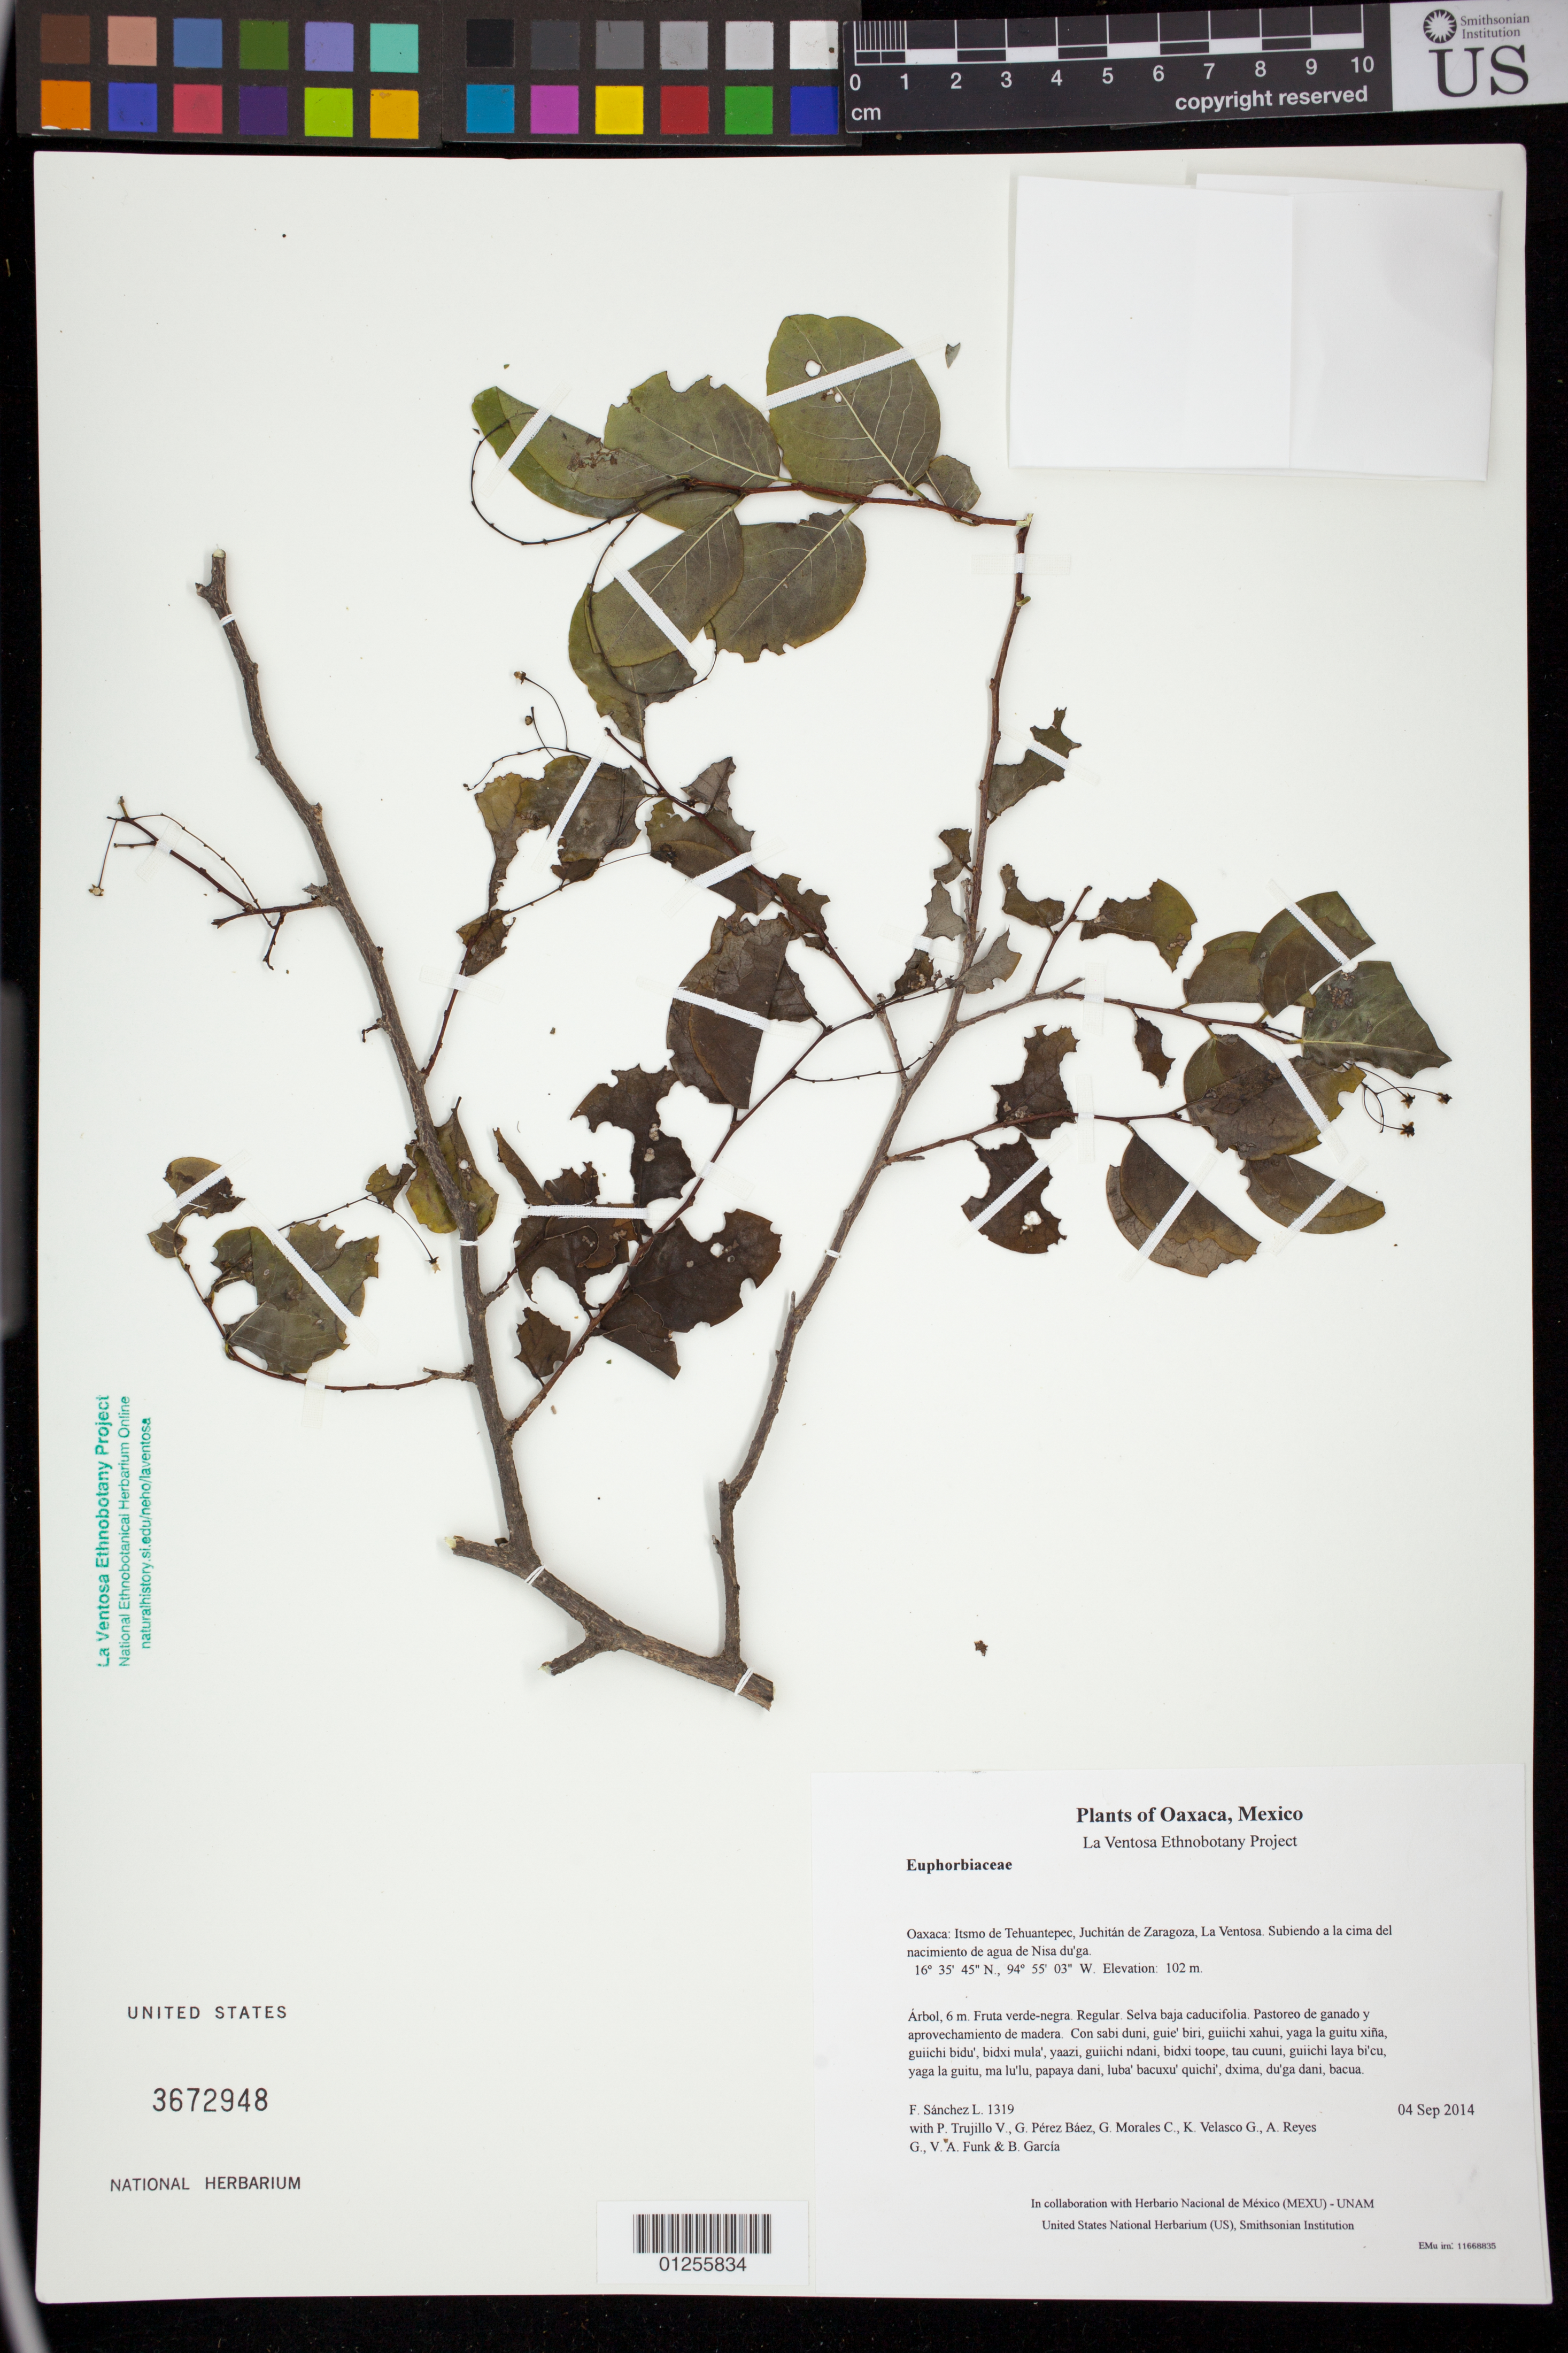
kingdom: Plantae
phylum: Tracheophyta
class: Magnoliopsida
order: Malpighiales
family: Phyllanthaceae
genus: Phyllanthus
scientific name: Phyllanthus mocinianus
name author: Baill.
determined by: Reyes García, A.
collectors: F. Sánchez L., P. Trujillo V., G. Pérez Báez, G. Morales C., K. Velasco G., A. Reyes G., V. Funk & B. García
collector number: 1319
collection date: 2014-09-04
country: Mexico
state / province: Oaxaca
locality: Itsmo de Tehuantepec, Juchitán de Zaragoza, La Ventosa. Subiendo a la cima del nacimiento de agua de Nisa du'ga.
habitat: Selva baja caducifolia. Pastoreo de ganado y aprovechamiento de madera.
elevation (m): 102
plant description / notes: MEXU, US; Yaga. 6 m. Cuaananaxhi naga'-nayaase. Nuu.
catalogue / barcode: US 3672948